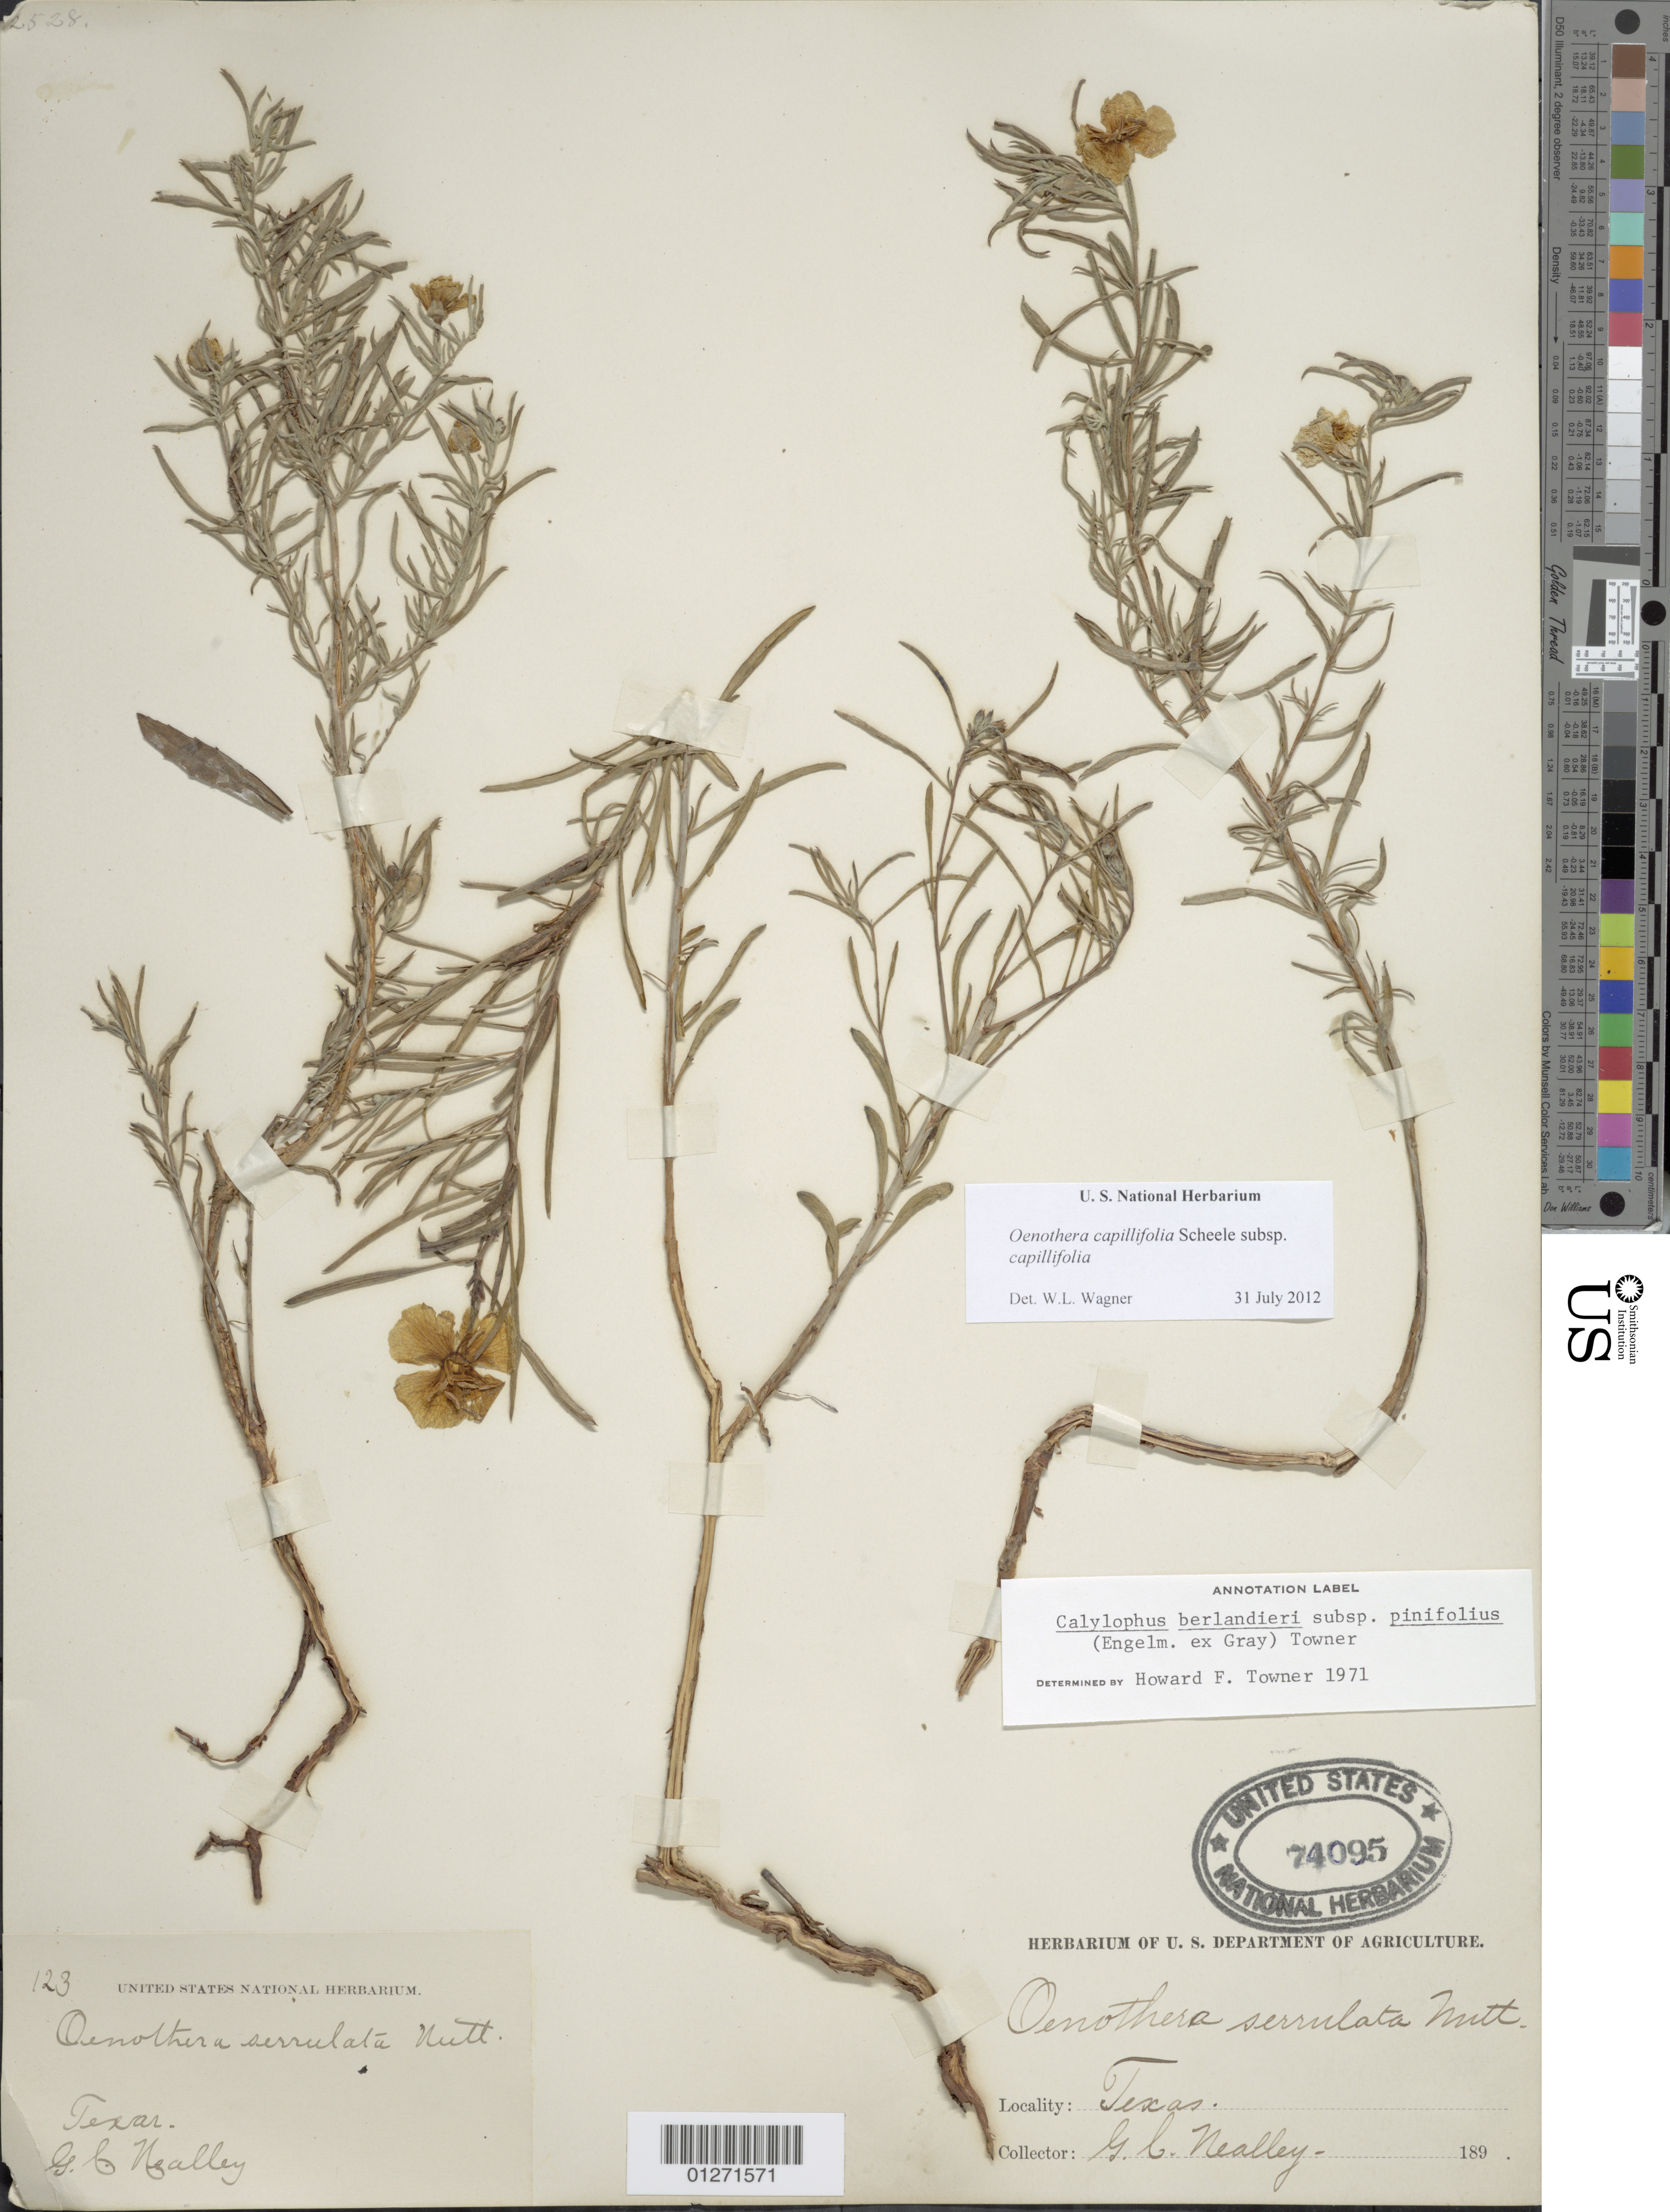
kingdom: Plantae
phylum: Tracheophyta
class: Magnoliopsida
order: Myrtales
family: Onagraceae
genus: Oenothera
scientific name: Oenothera capillifolia subsp. capillifolia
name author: Scheele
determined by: Wagner, W. L., (BOT), Smithsonian Institution - National Museum of Natural History (UNITED STATES)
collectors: G. C. Nealley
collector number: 123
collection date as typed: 1890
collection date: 1890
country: United States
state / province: Texas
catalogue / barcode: US 74095